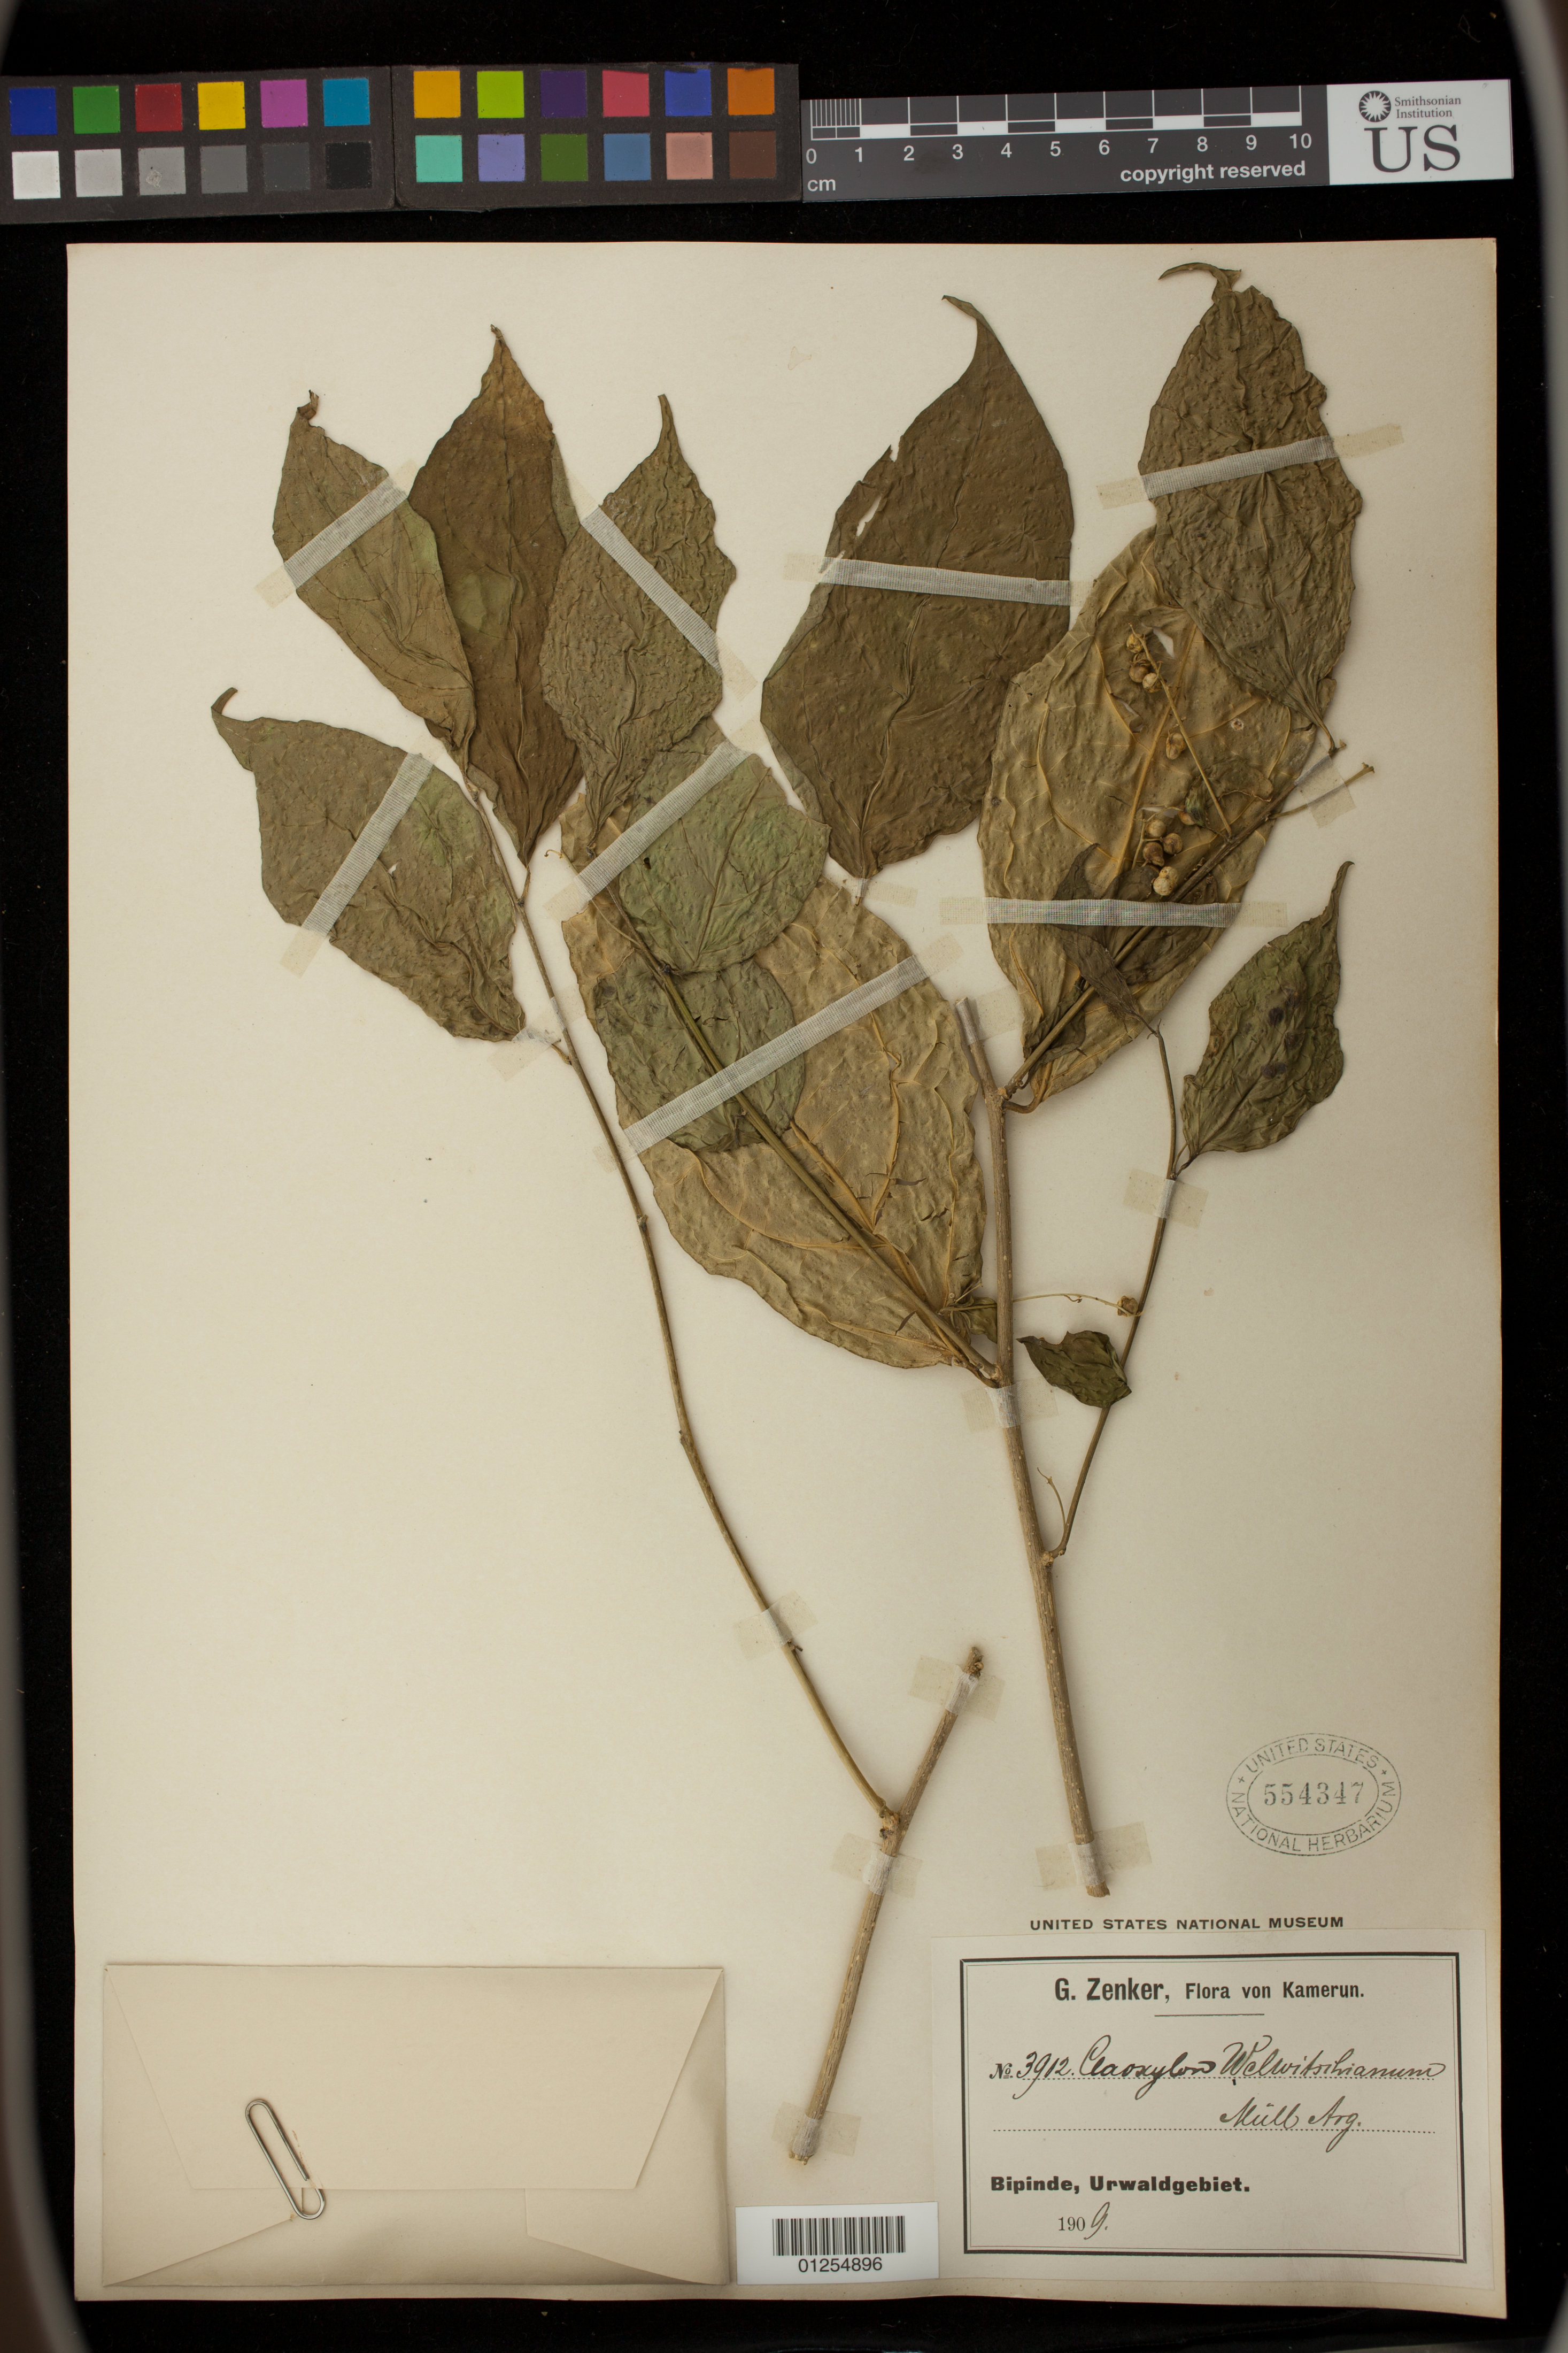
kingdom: Plantae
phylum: Tracheophyta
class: Magnoliopsida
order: Malpighiales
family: Euphorbiaceae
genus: Erythrococca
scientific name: Erythrococca welwitschiana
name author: (Müll. Arg.) Prain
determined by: Barberá, Patricia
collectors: G. A. Zenker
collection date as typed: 1909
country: Cameroon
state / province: Sud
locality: Bipinde, Urwaldgebiet.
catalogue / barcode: US 554347